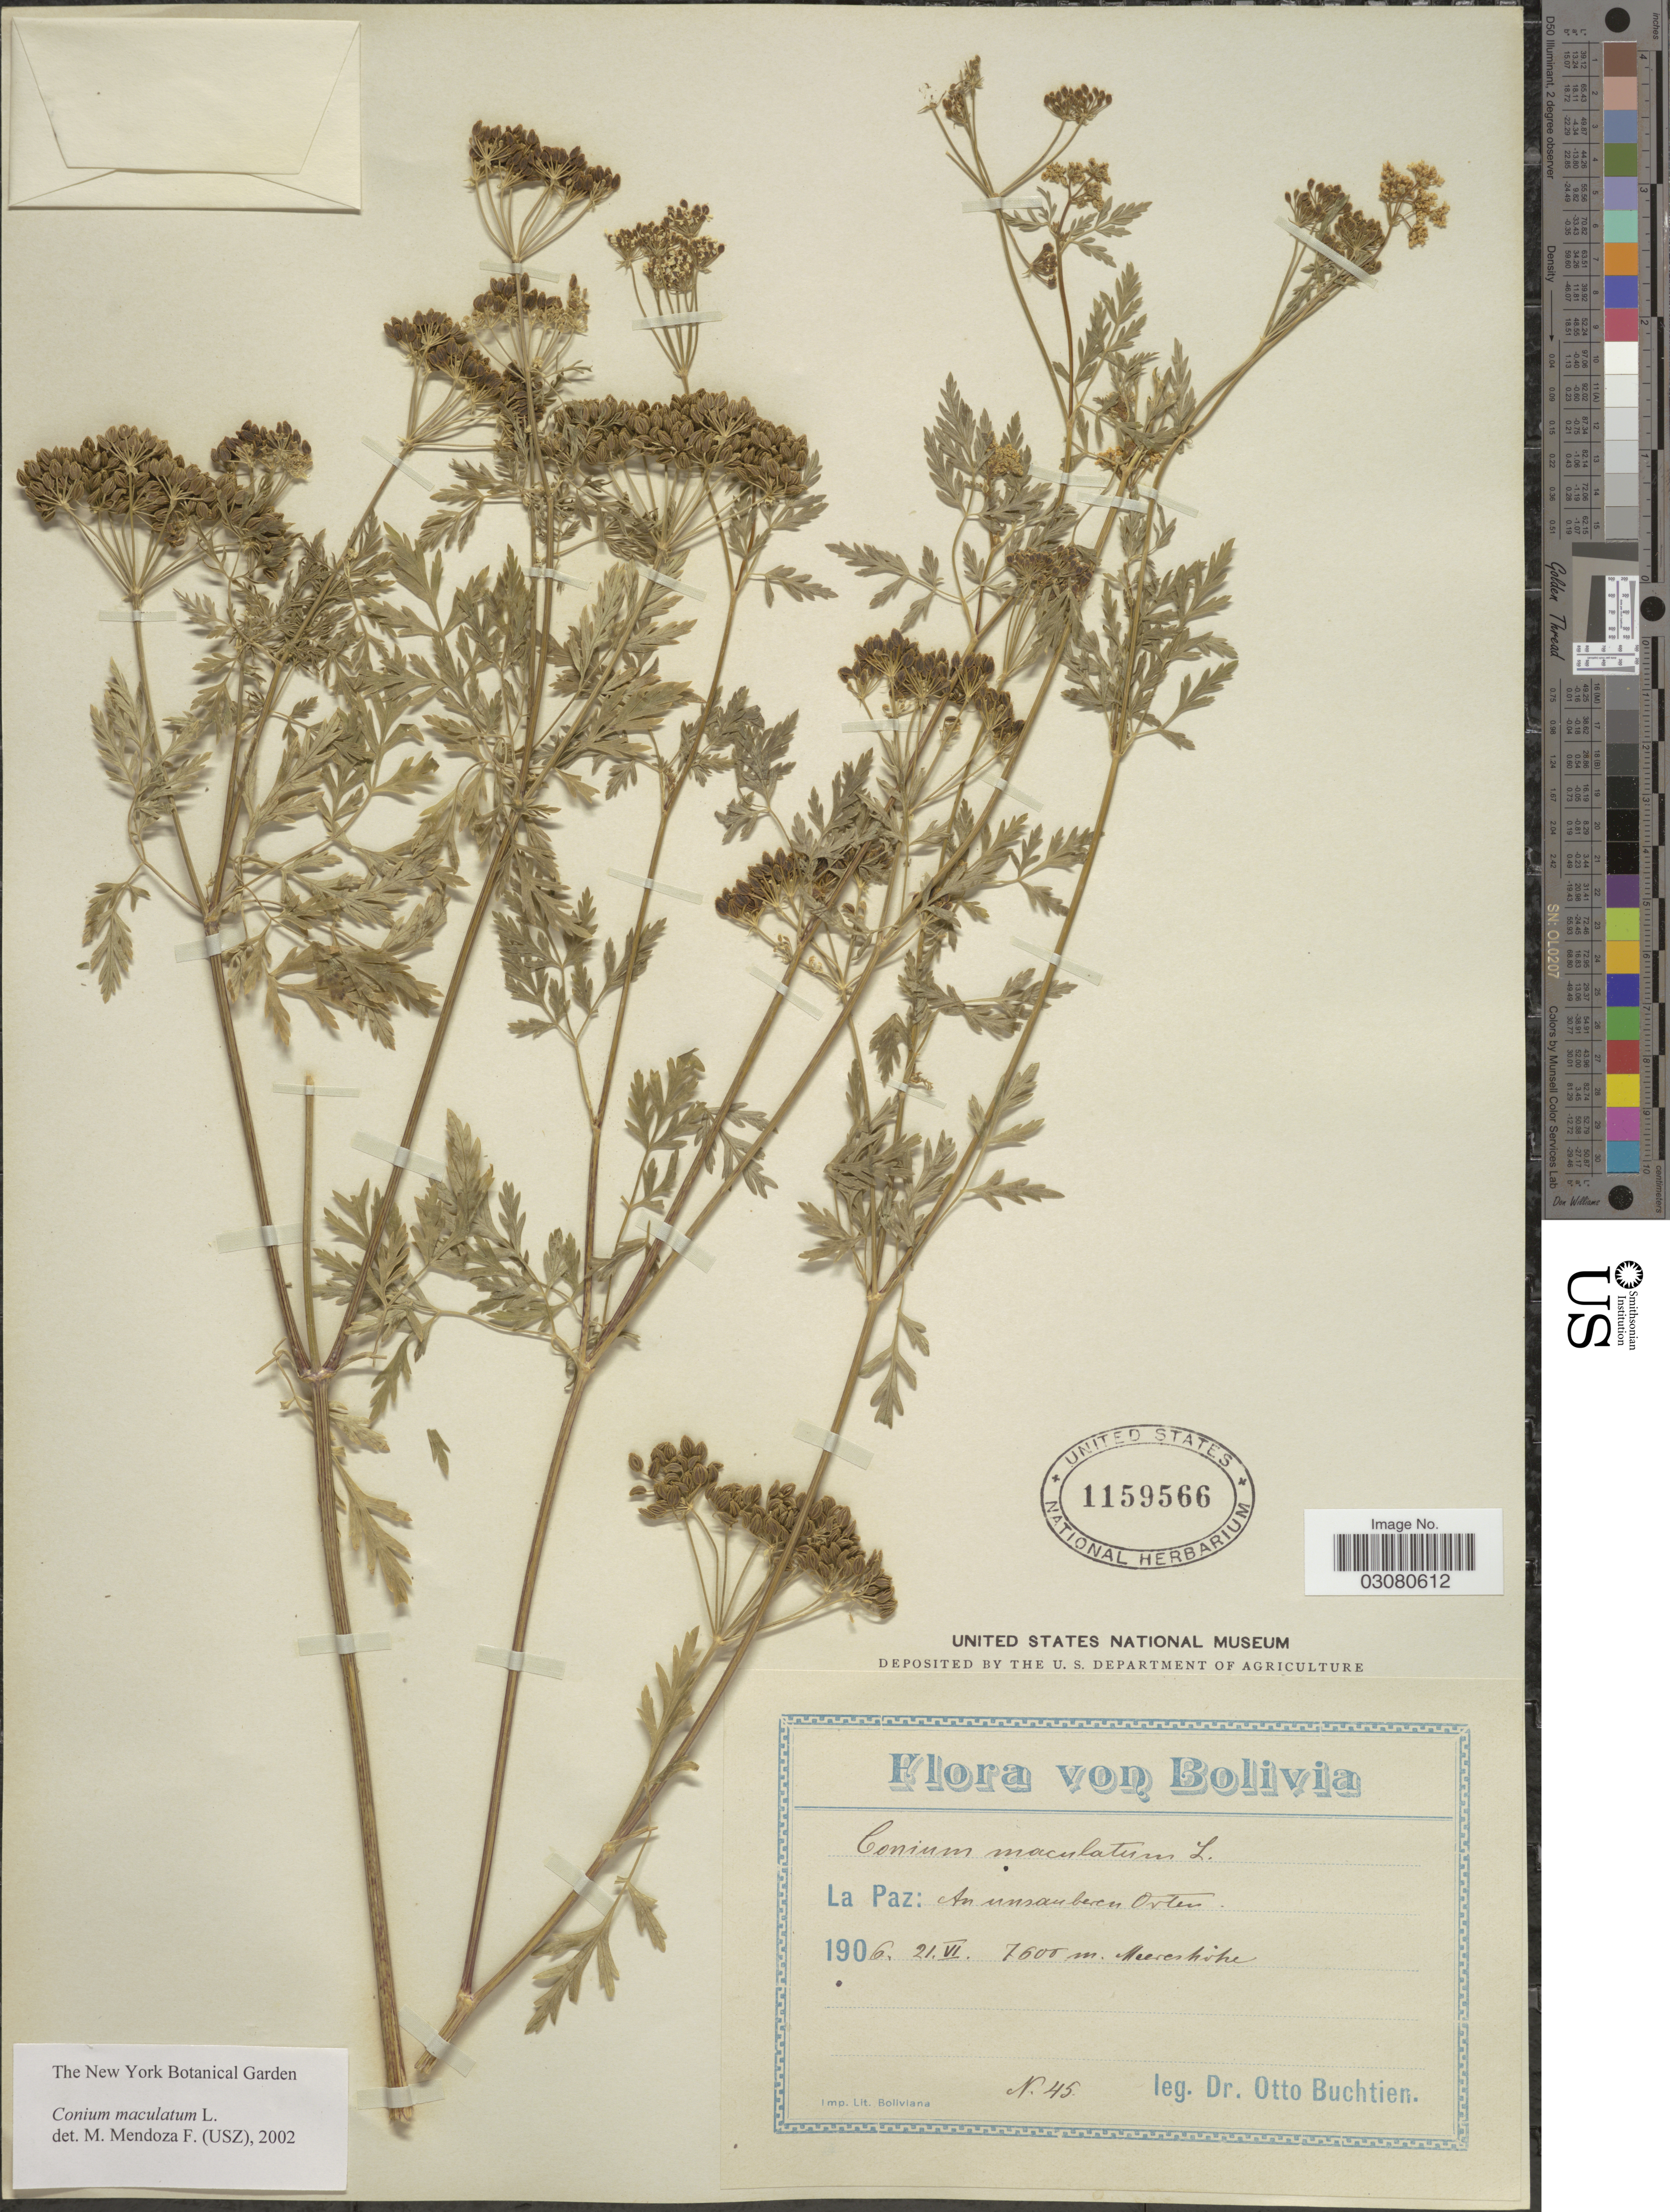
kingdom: Plantae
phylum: Tracheophyta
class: Magnoliopsida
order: Apiales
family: Apiaceae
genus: Conium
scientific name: Conium maculatum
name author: L.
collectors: O. Buchtien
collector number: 45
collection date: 1906-06-21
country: Bolivia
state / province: La Paz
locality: An unsauberen Orten.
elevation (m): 7600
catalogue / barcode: US 1159566